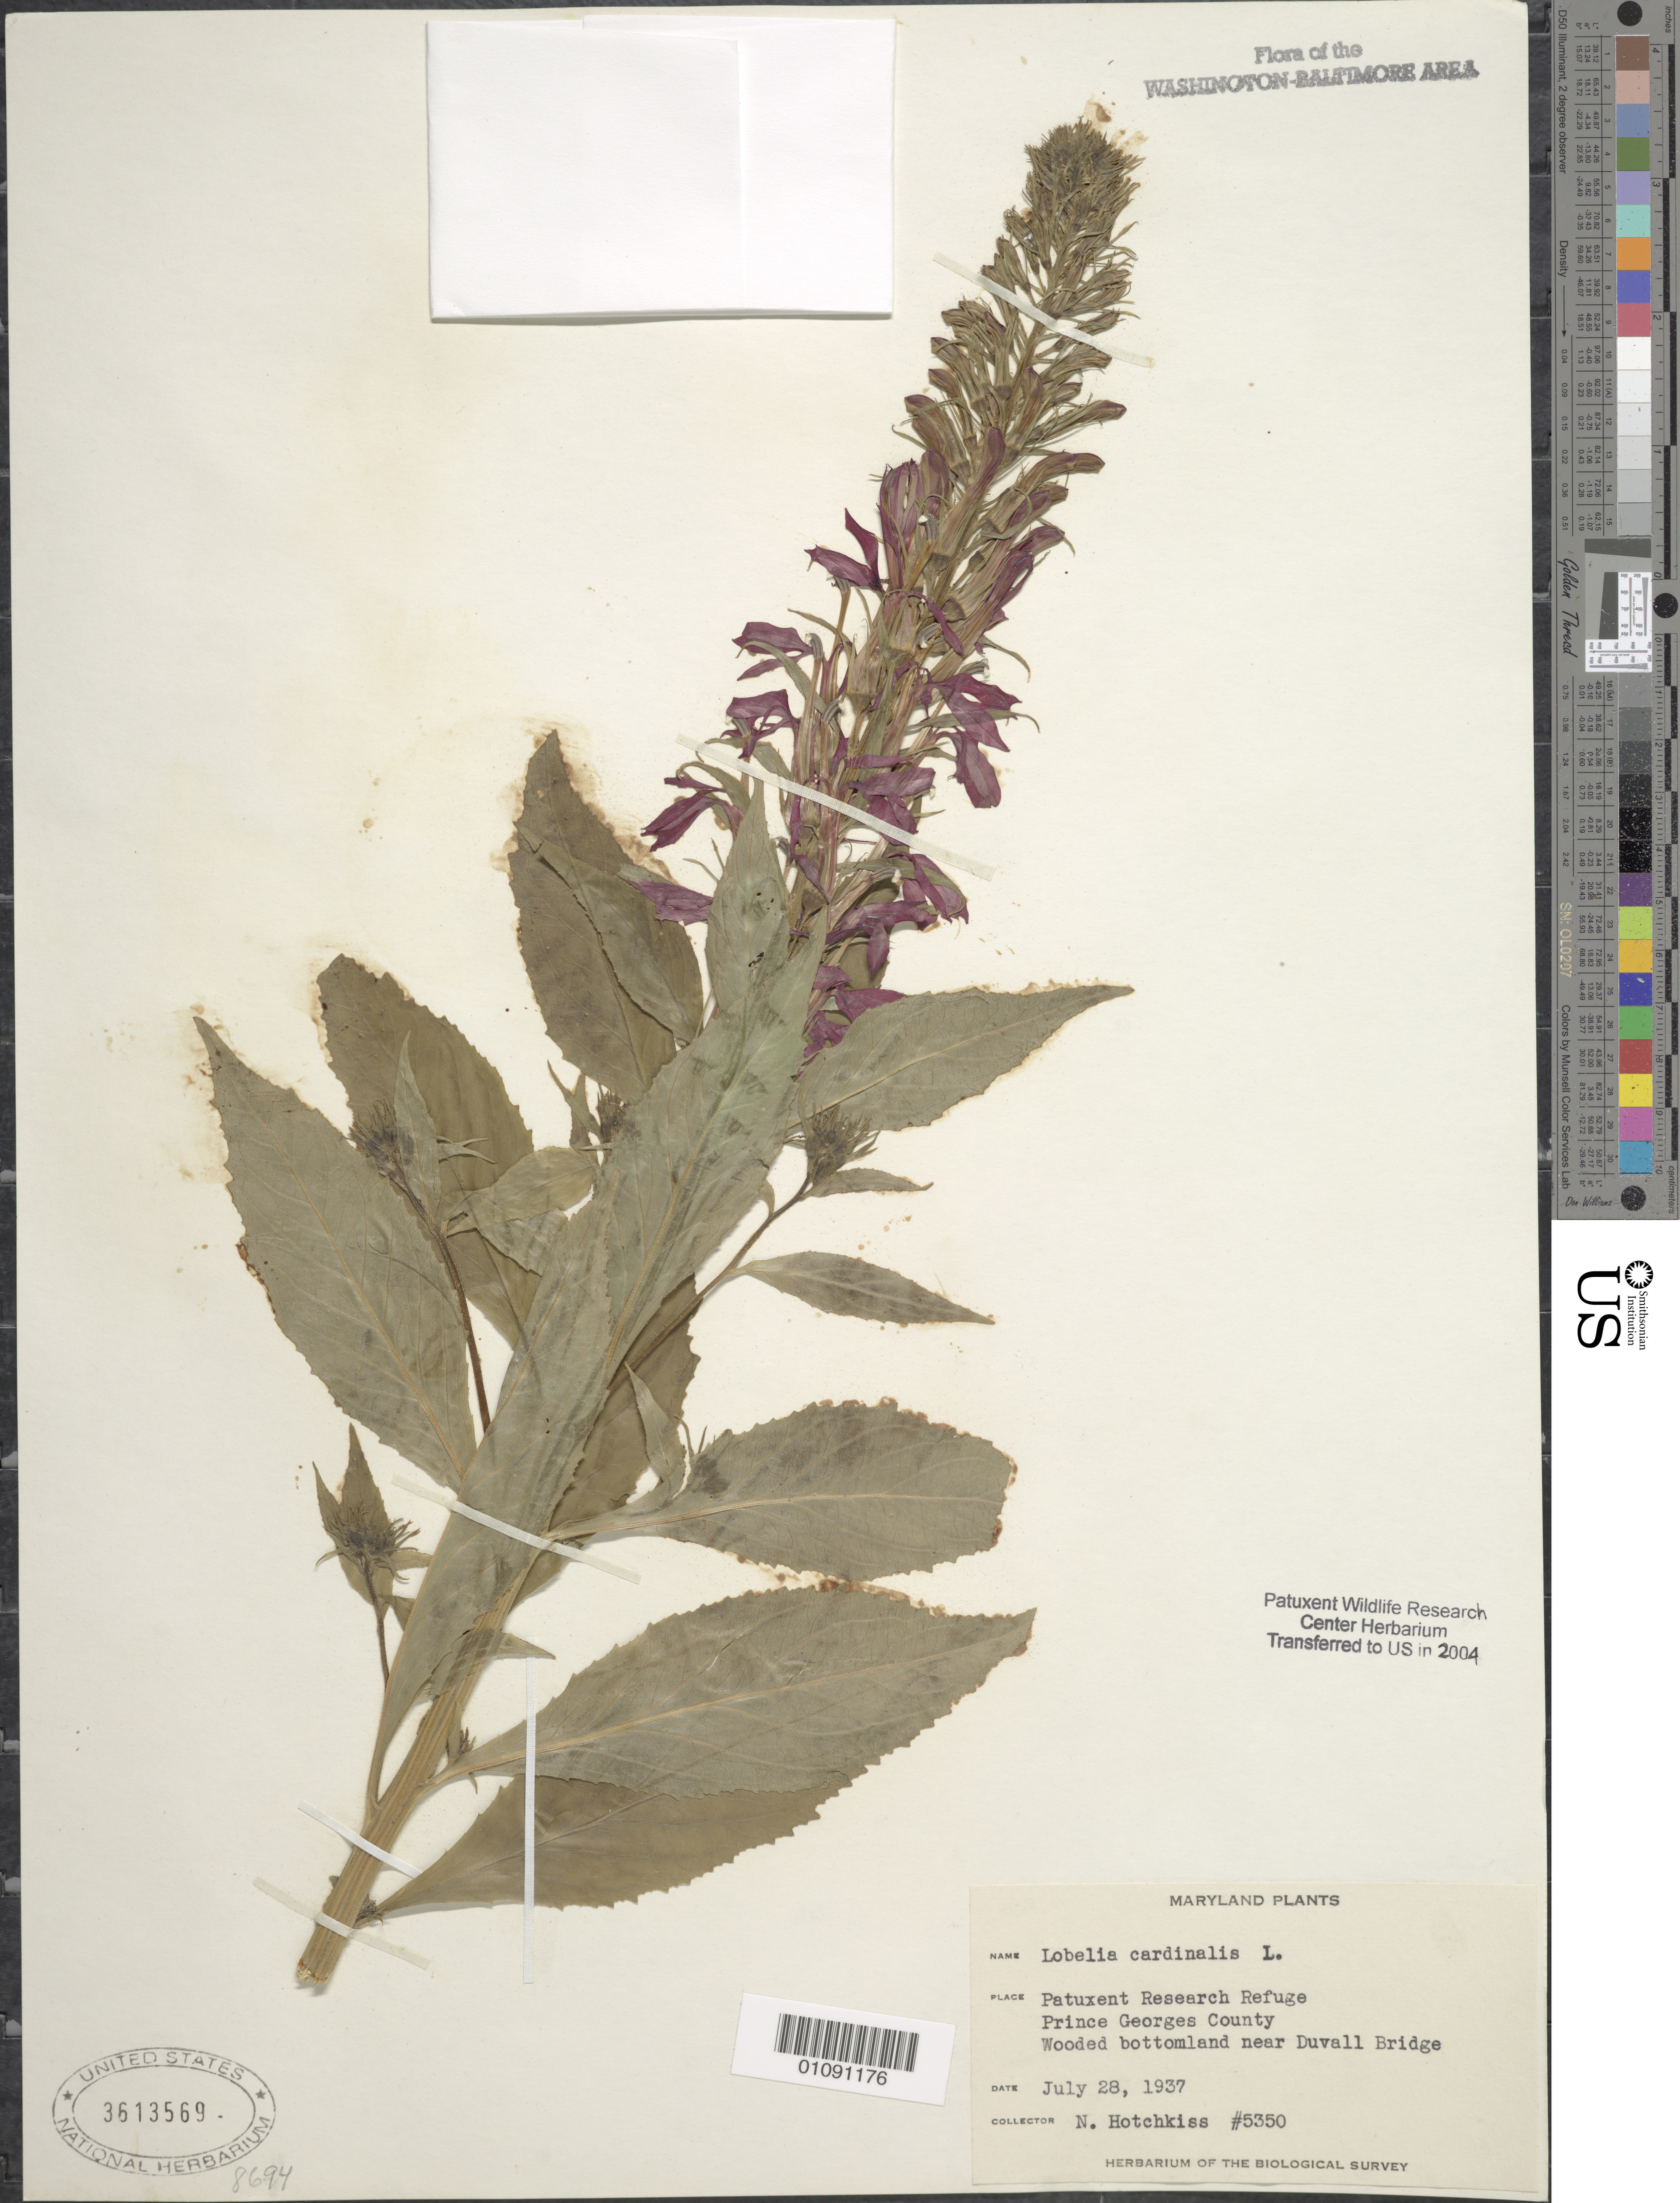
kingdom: Plantae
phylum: Tracheophyta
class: Magnoliopsida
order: Asterales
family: Campanulaceae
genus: Lobelia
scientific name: Lobelia cardinalis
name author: L.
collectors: N. Hotchkiss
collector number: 5350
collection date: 1937-07-28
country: United States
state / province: Maryland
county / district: Prince George's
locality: Patuxent Wildlife Refuge. Near Duvall Bridge.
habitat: Wooded bottomland.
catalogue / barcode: US 3613569